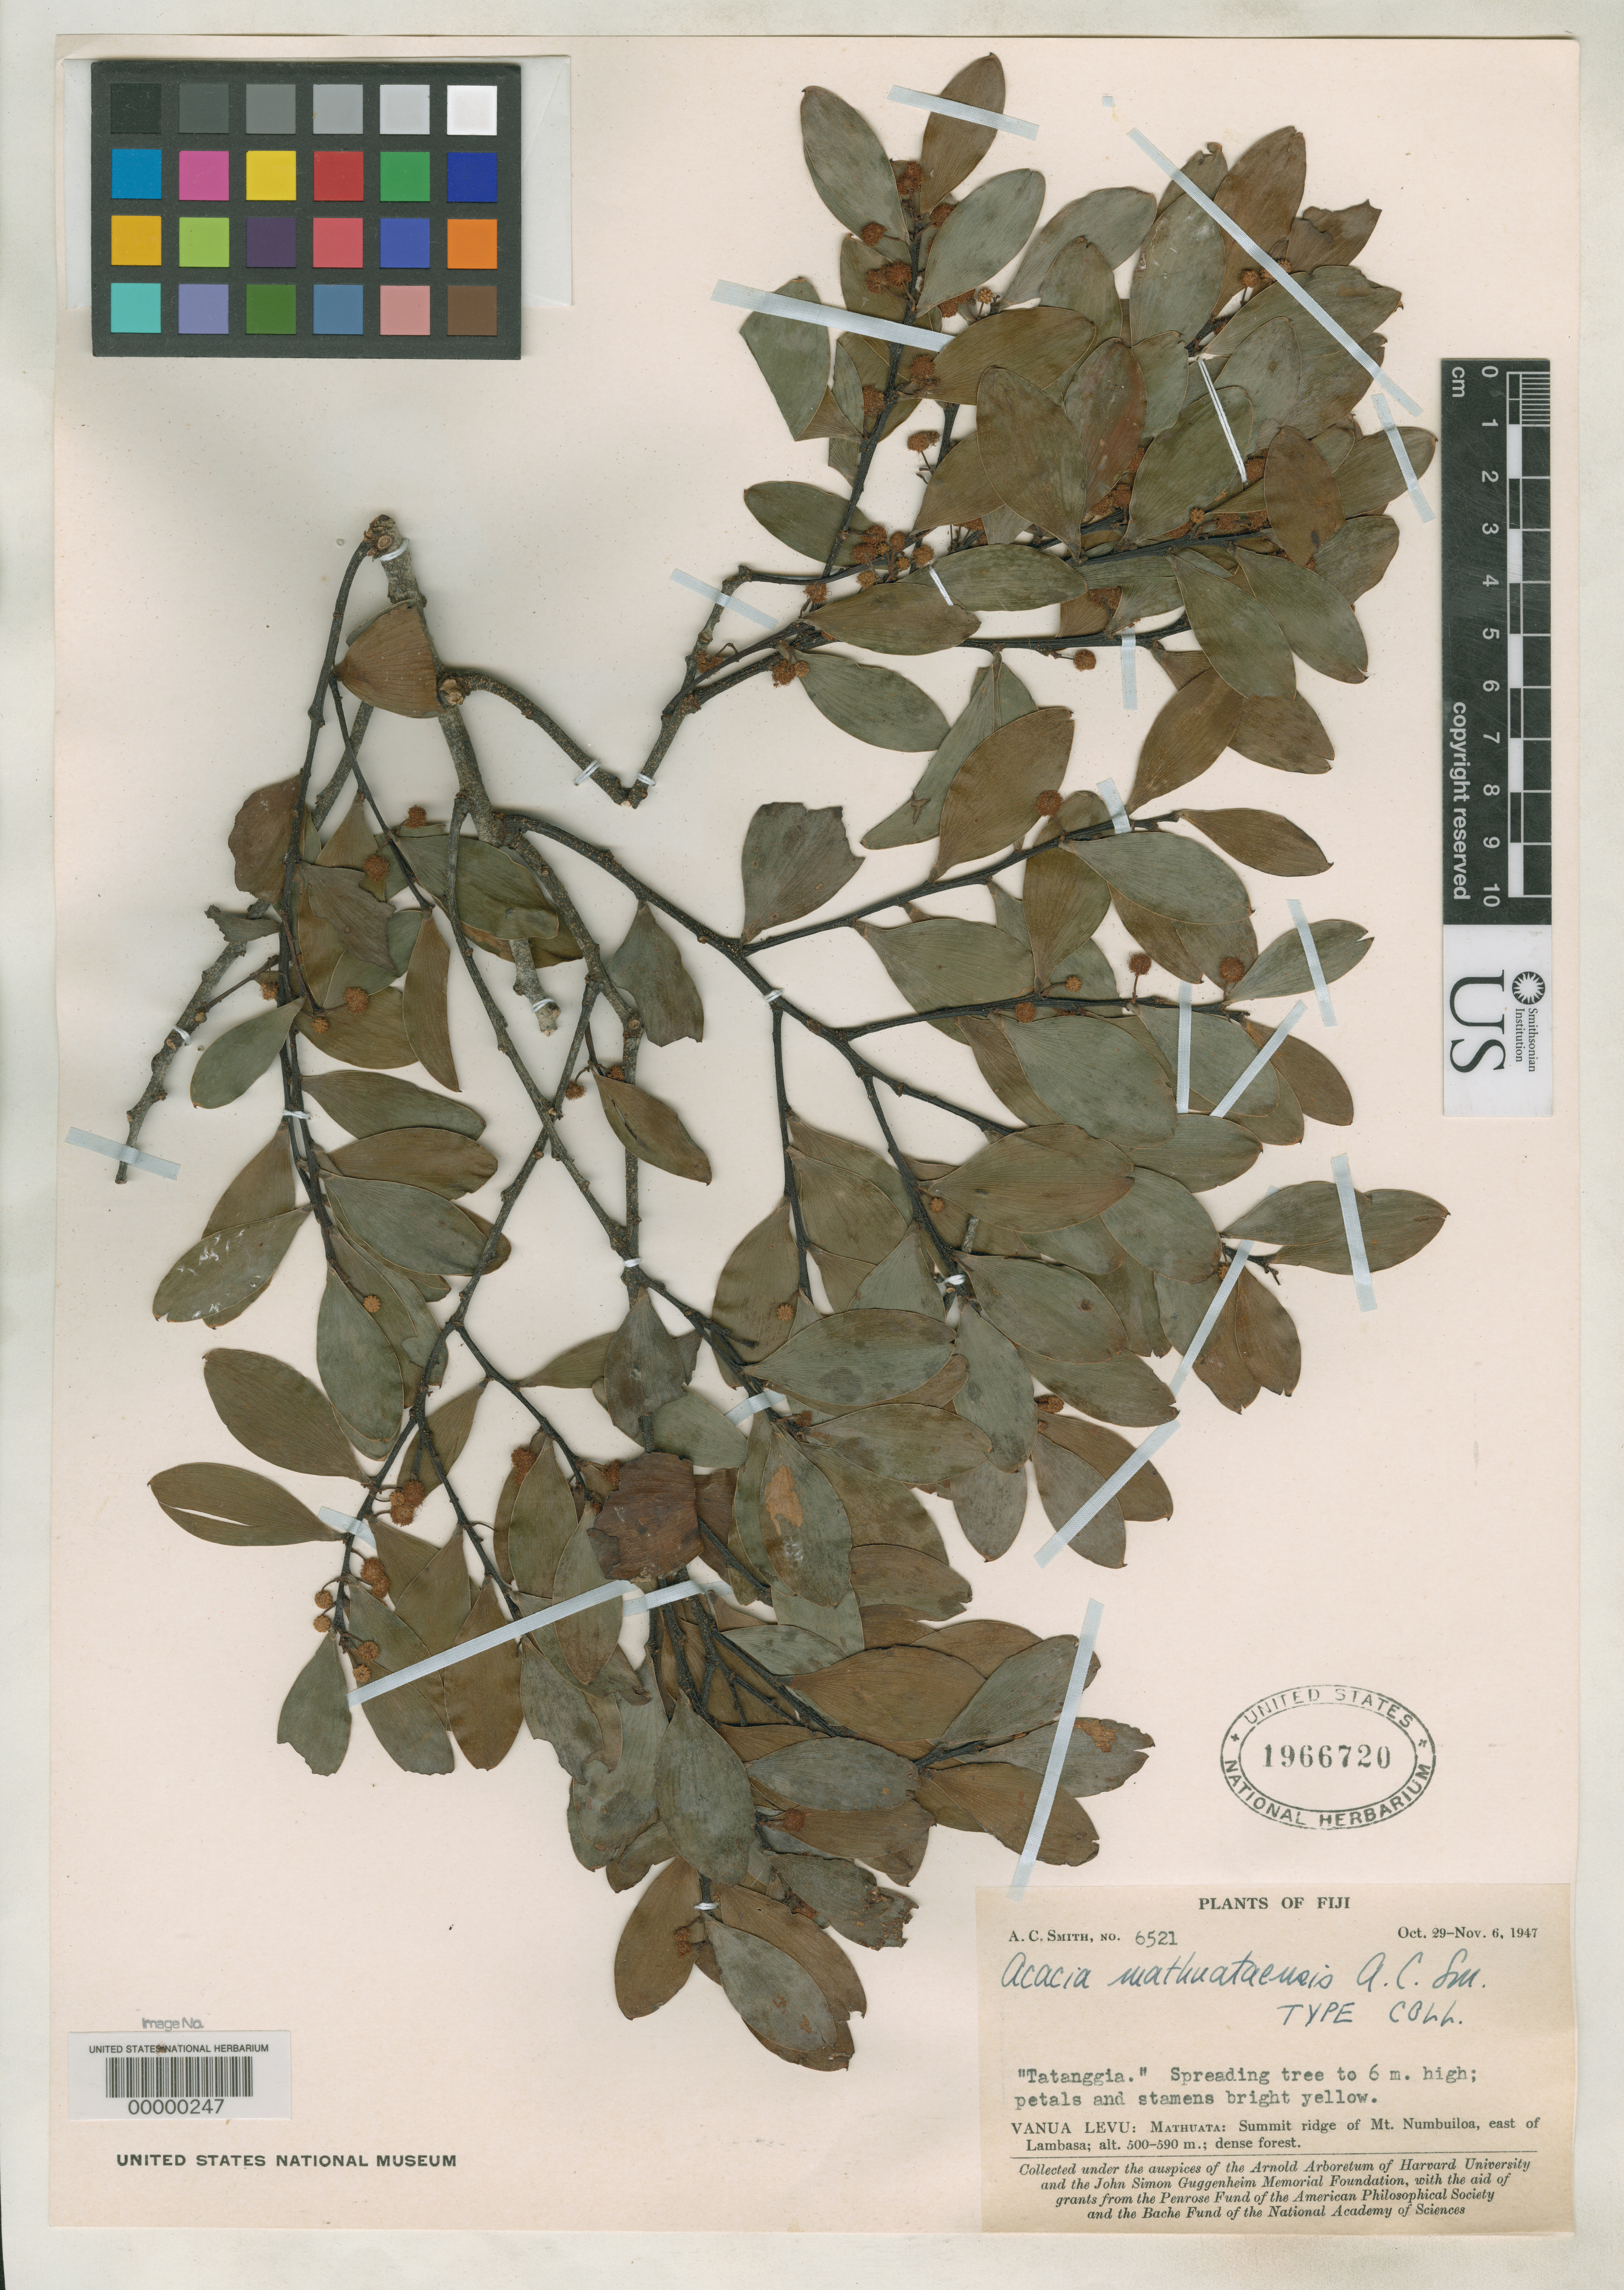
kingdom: Plantae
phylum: Tracheophyta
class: Magnoliopsida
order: Fabales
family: Fabaceae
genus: Acacia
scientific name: Acacia mathuataensis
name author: A.C. Sm.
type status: Isotype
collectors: A. C. Smith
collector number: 6521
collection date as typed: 06 Nov 1947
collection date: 1947-11-06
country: Fiji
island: Macuata-i-wai [Mathuata-i-wai]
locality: Summit ridge of Mt. Numbuiloa, E of Lambasa.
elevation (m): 500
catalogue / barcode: US 1966720